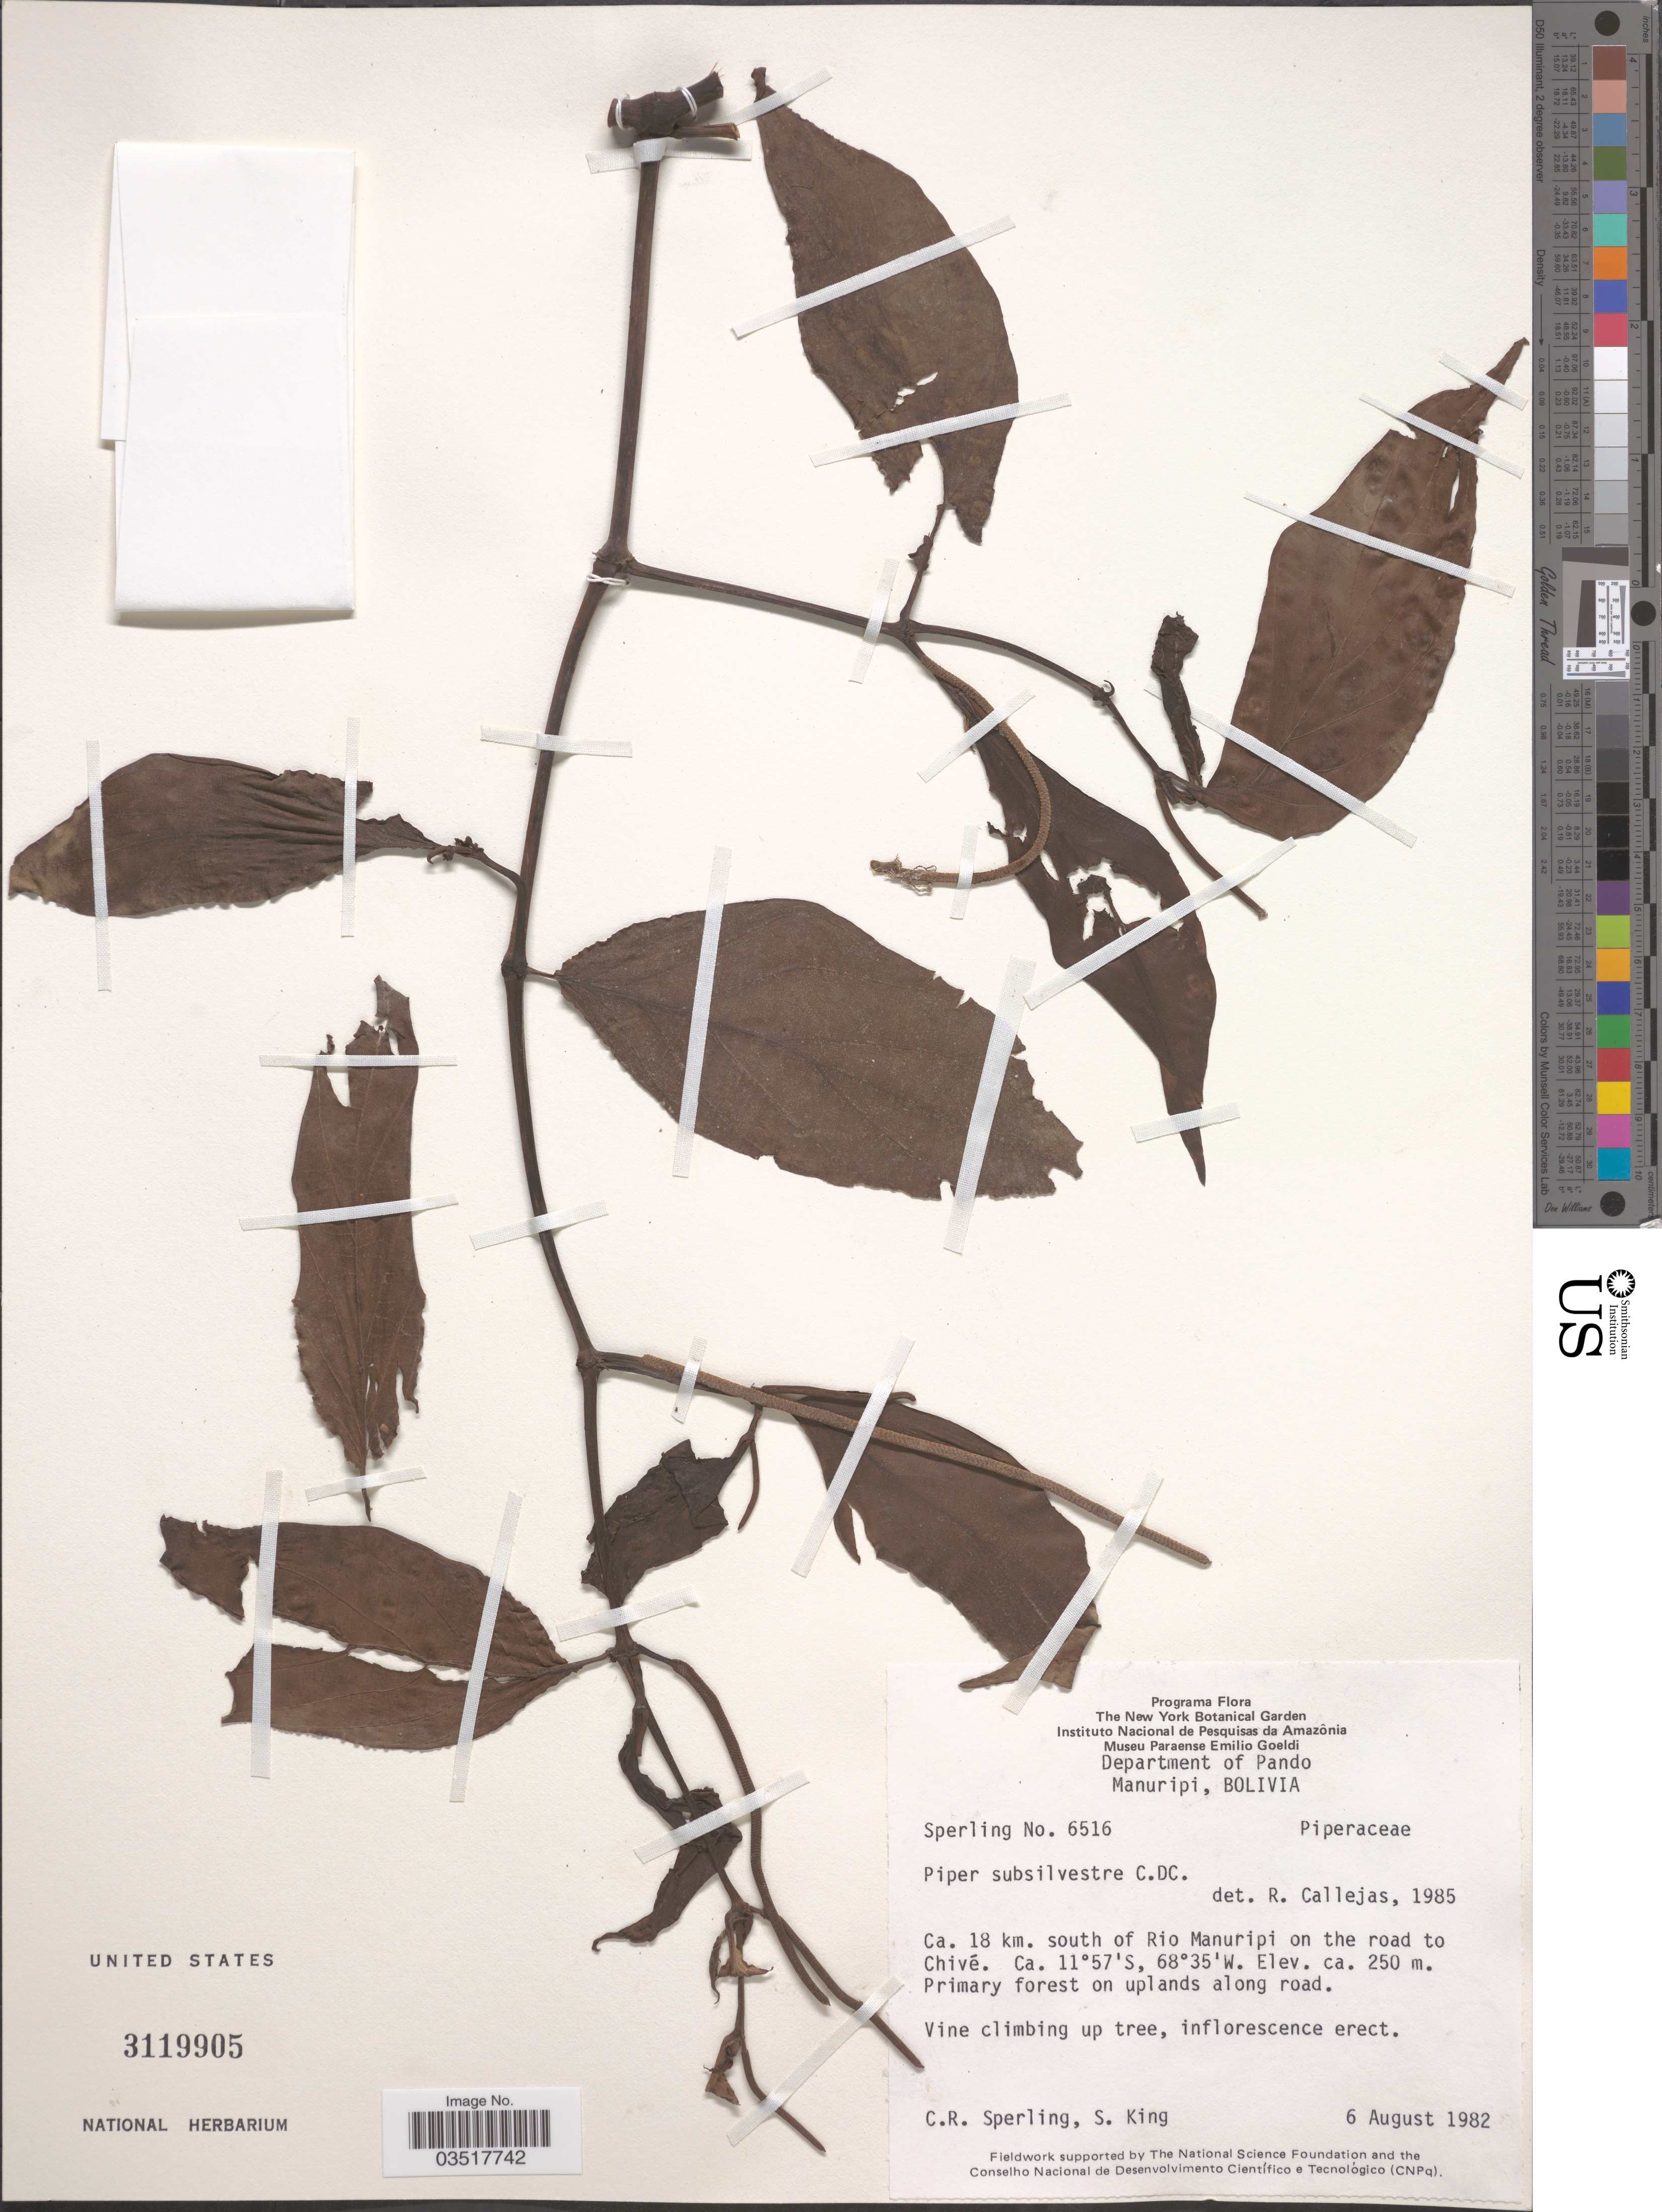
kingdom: Plantae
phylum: Tracheophyta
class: Magnoliopsida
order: Piperales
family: Piperaceae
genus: Piper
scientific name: Piper subsilvestre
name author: C. DC.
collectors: C. R. Sperling & S. King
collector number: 6516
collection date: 1982-08-06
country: Bolivia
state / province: Pando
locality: Department of Pando. Manuripi. Ca. 18 km. south of Rio Manuripi on the road to Chivé.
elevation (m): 250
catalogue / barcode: US 3119905